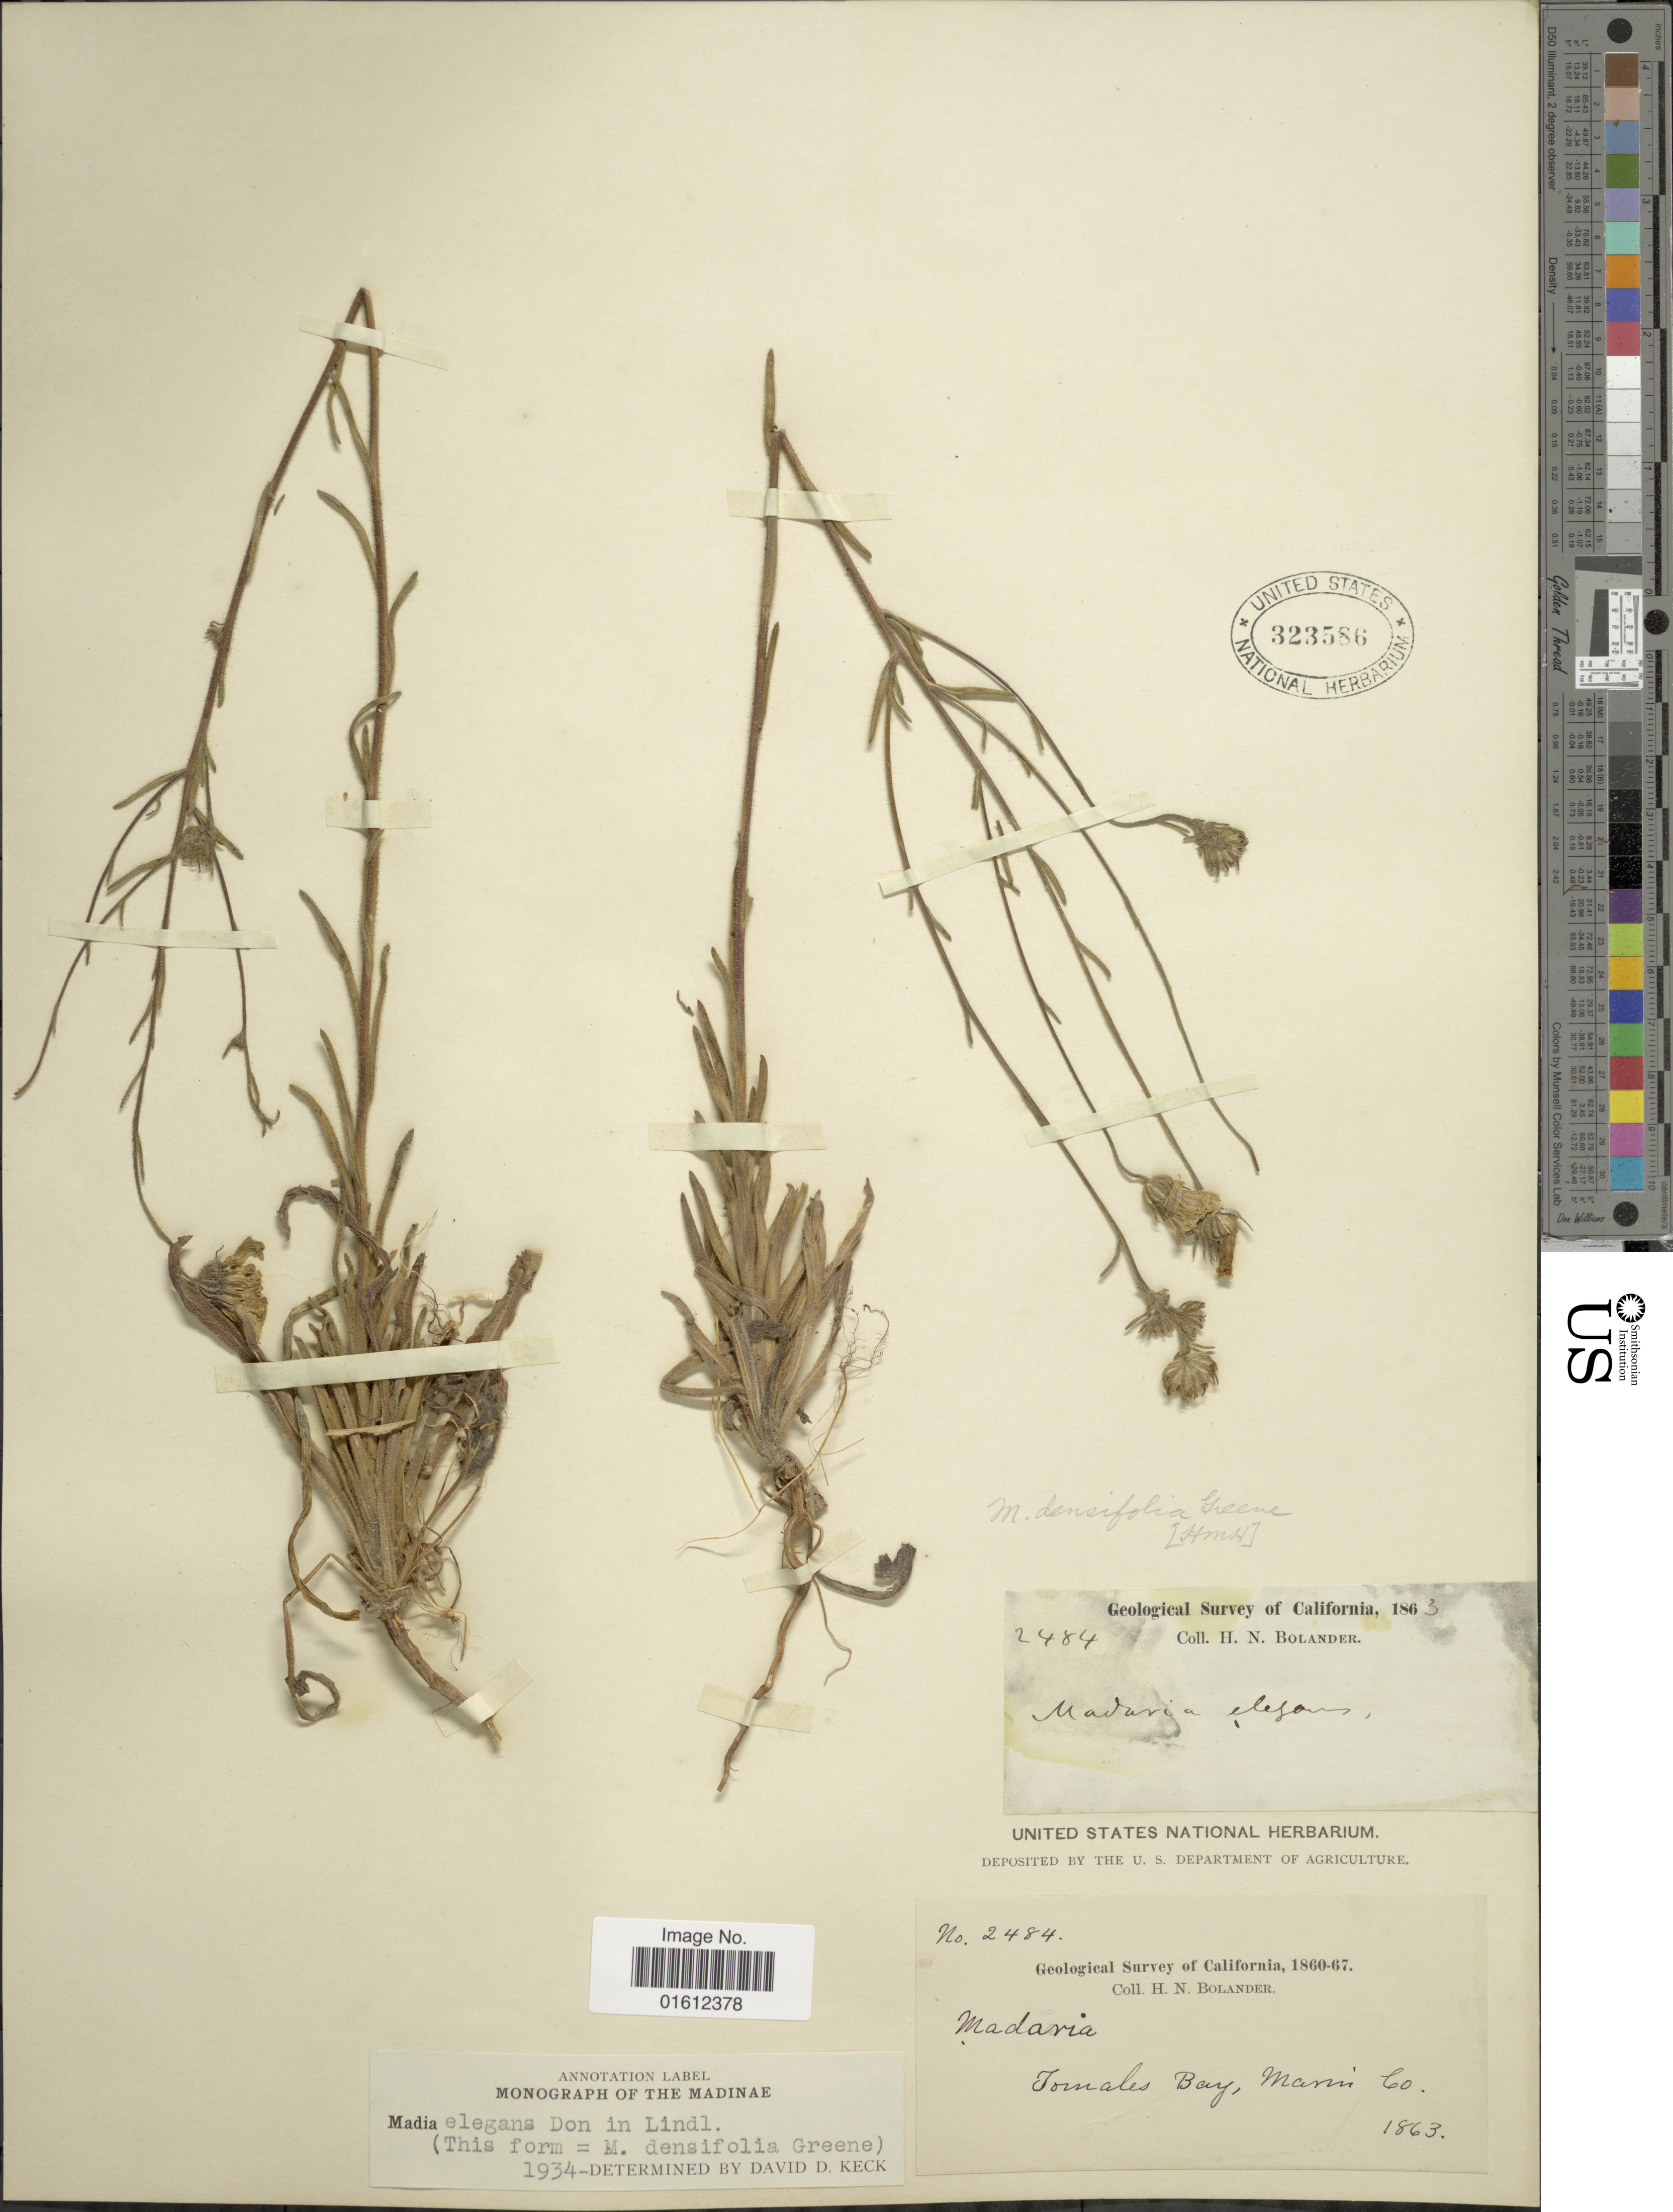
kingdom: Plantae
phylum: Tracheophyta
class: Magnoliopsida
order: Asterales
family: Asteraceae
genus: Madia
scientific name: Madia elegans subsp. densifolia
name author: (Greene) D.D. Keck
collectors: H. Bolander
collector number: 2484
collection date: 1863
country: United States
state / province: California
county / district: Marin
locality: Tomales Bay, Marin Co.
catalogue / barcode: US 323586